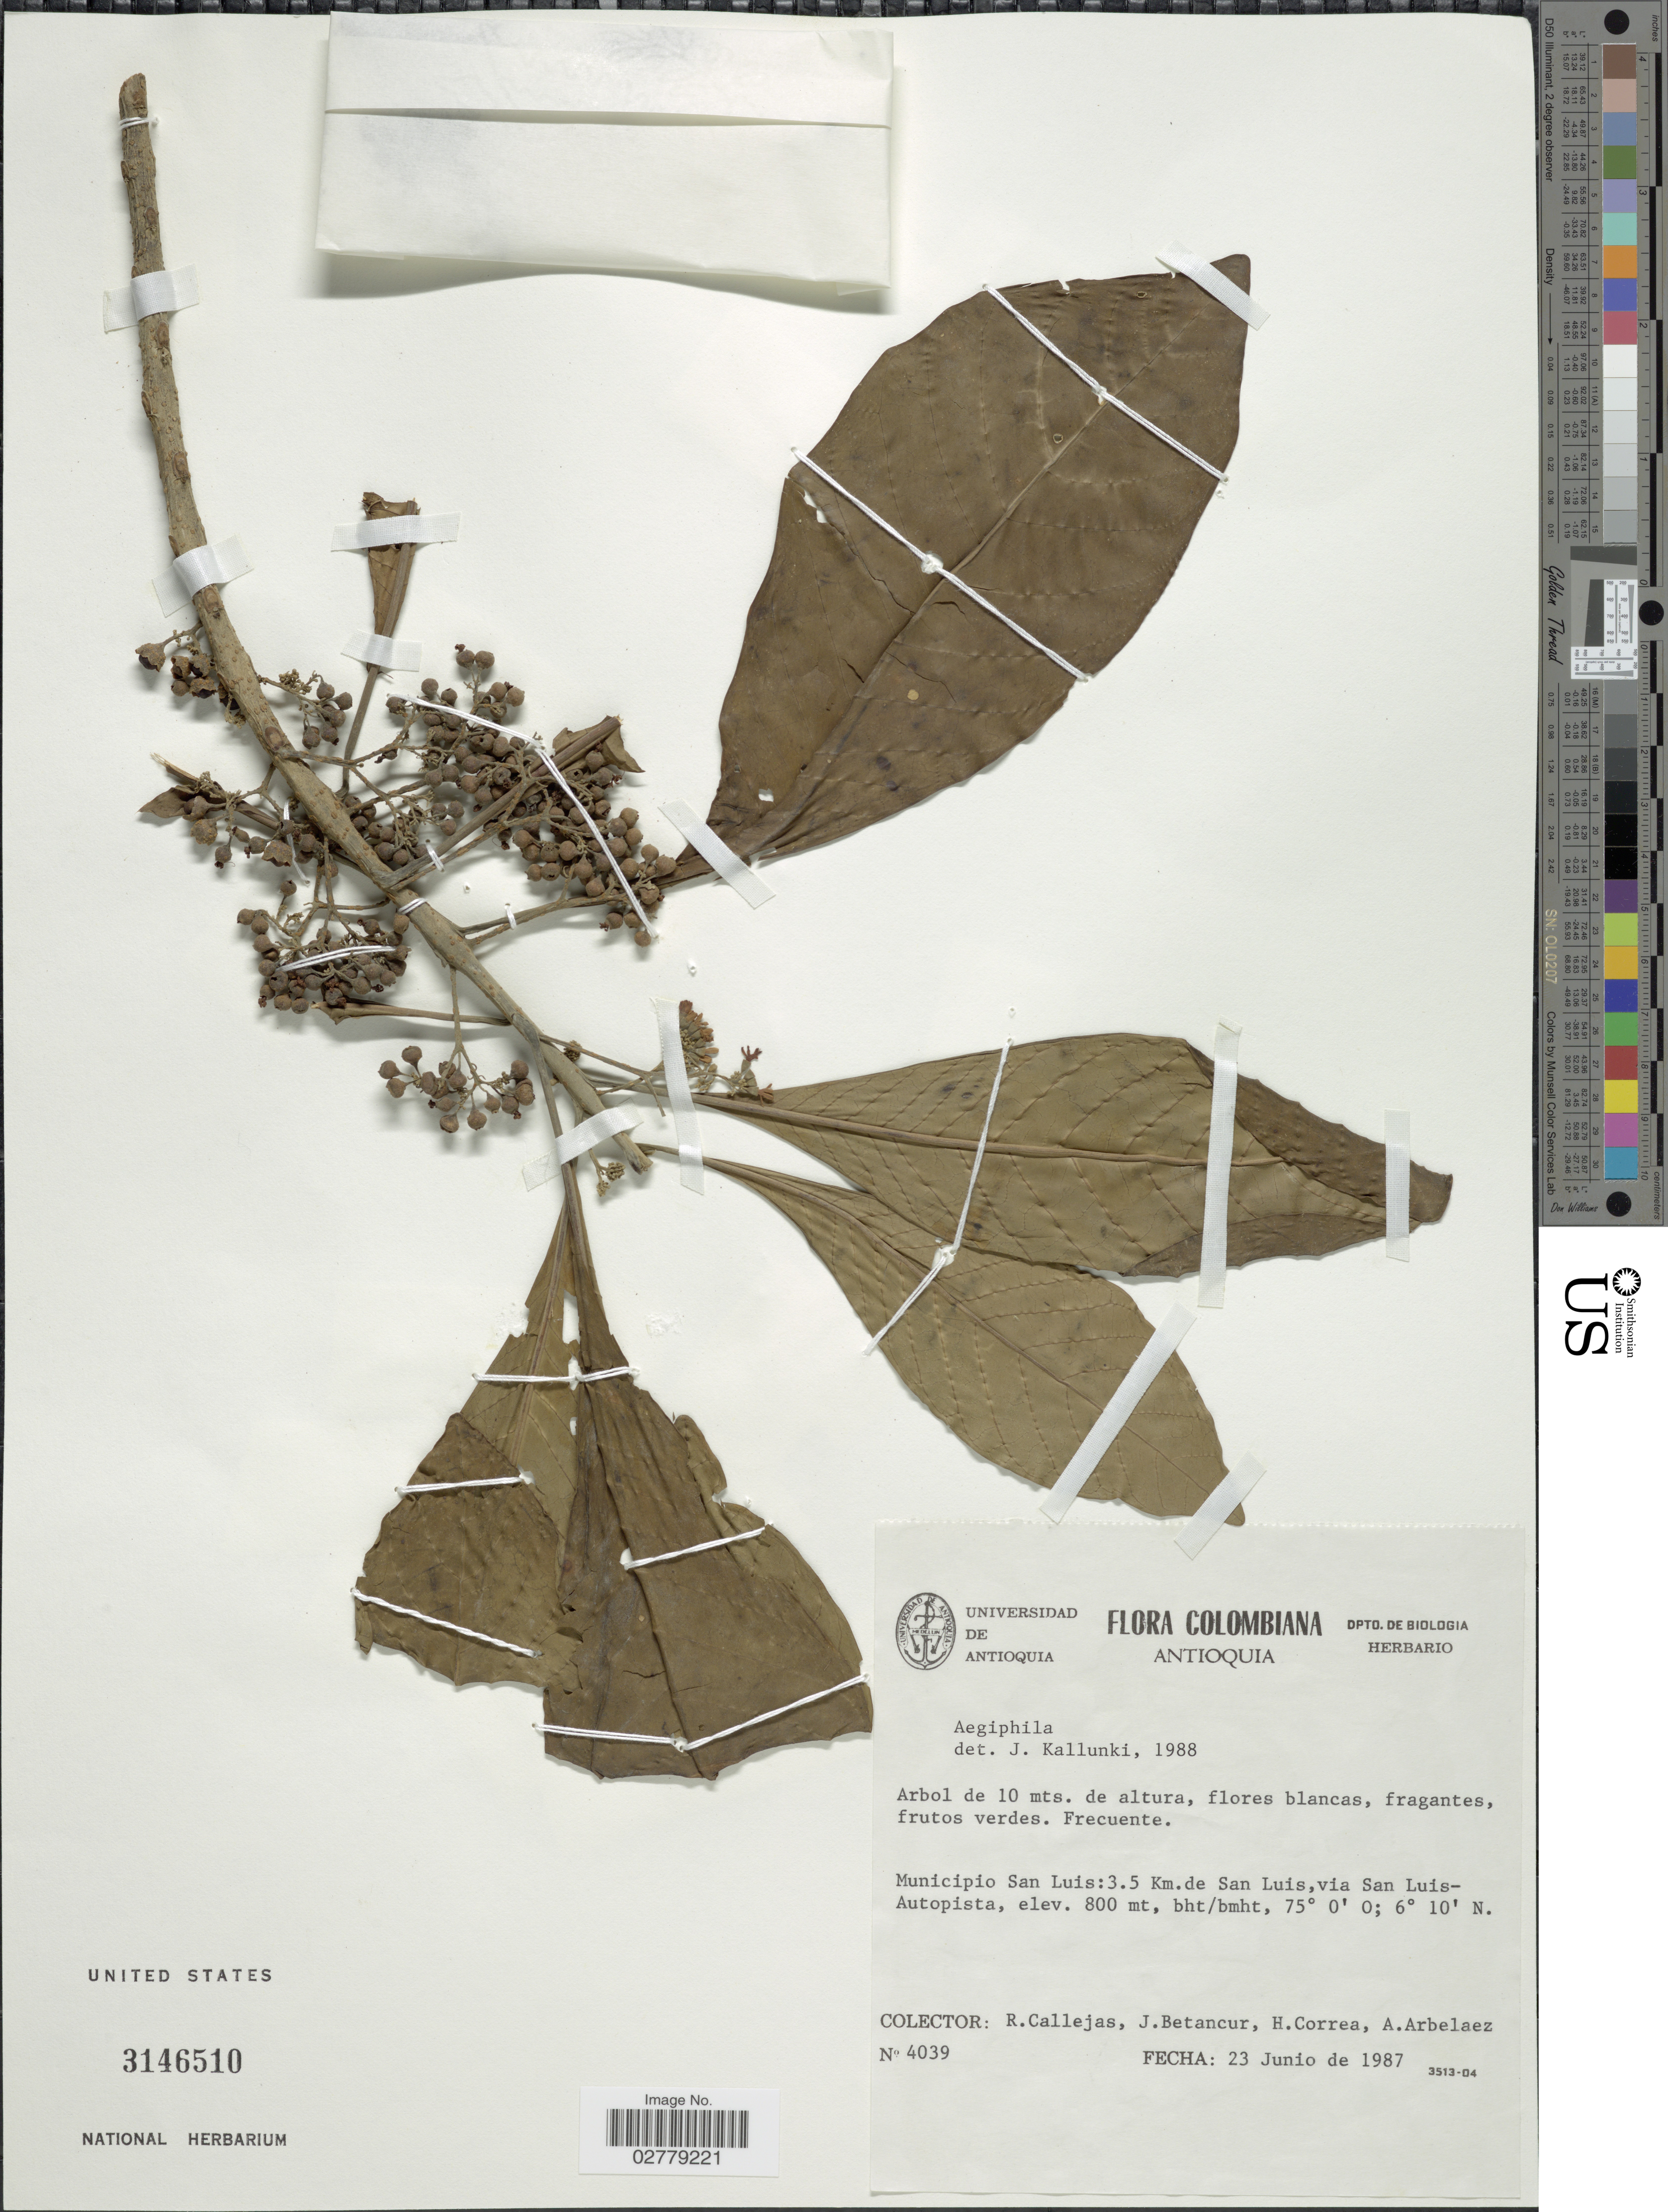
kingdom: Plantae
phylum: Tracheophyta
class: Magnoliopsida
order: Lamiales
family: Lamiaceae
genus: Aegiphila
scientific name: Aegiphila sp.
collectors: R. Callejas, J. Betancur, H. Correa & A. Arbelaez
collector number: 4039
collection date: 1987-06-23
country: Colombia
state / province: Antioquia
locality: Municipio San Luis: 3.5 Km. de San Luis, via San Luis-Autopista.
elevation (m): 800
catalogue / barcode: US 3146510